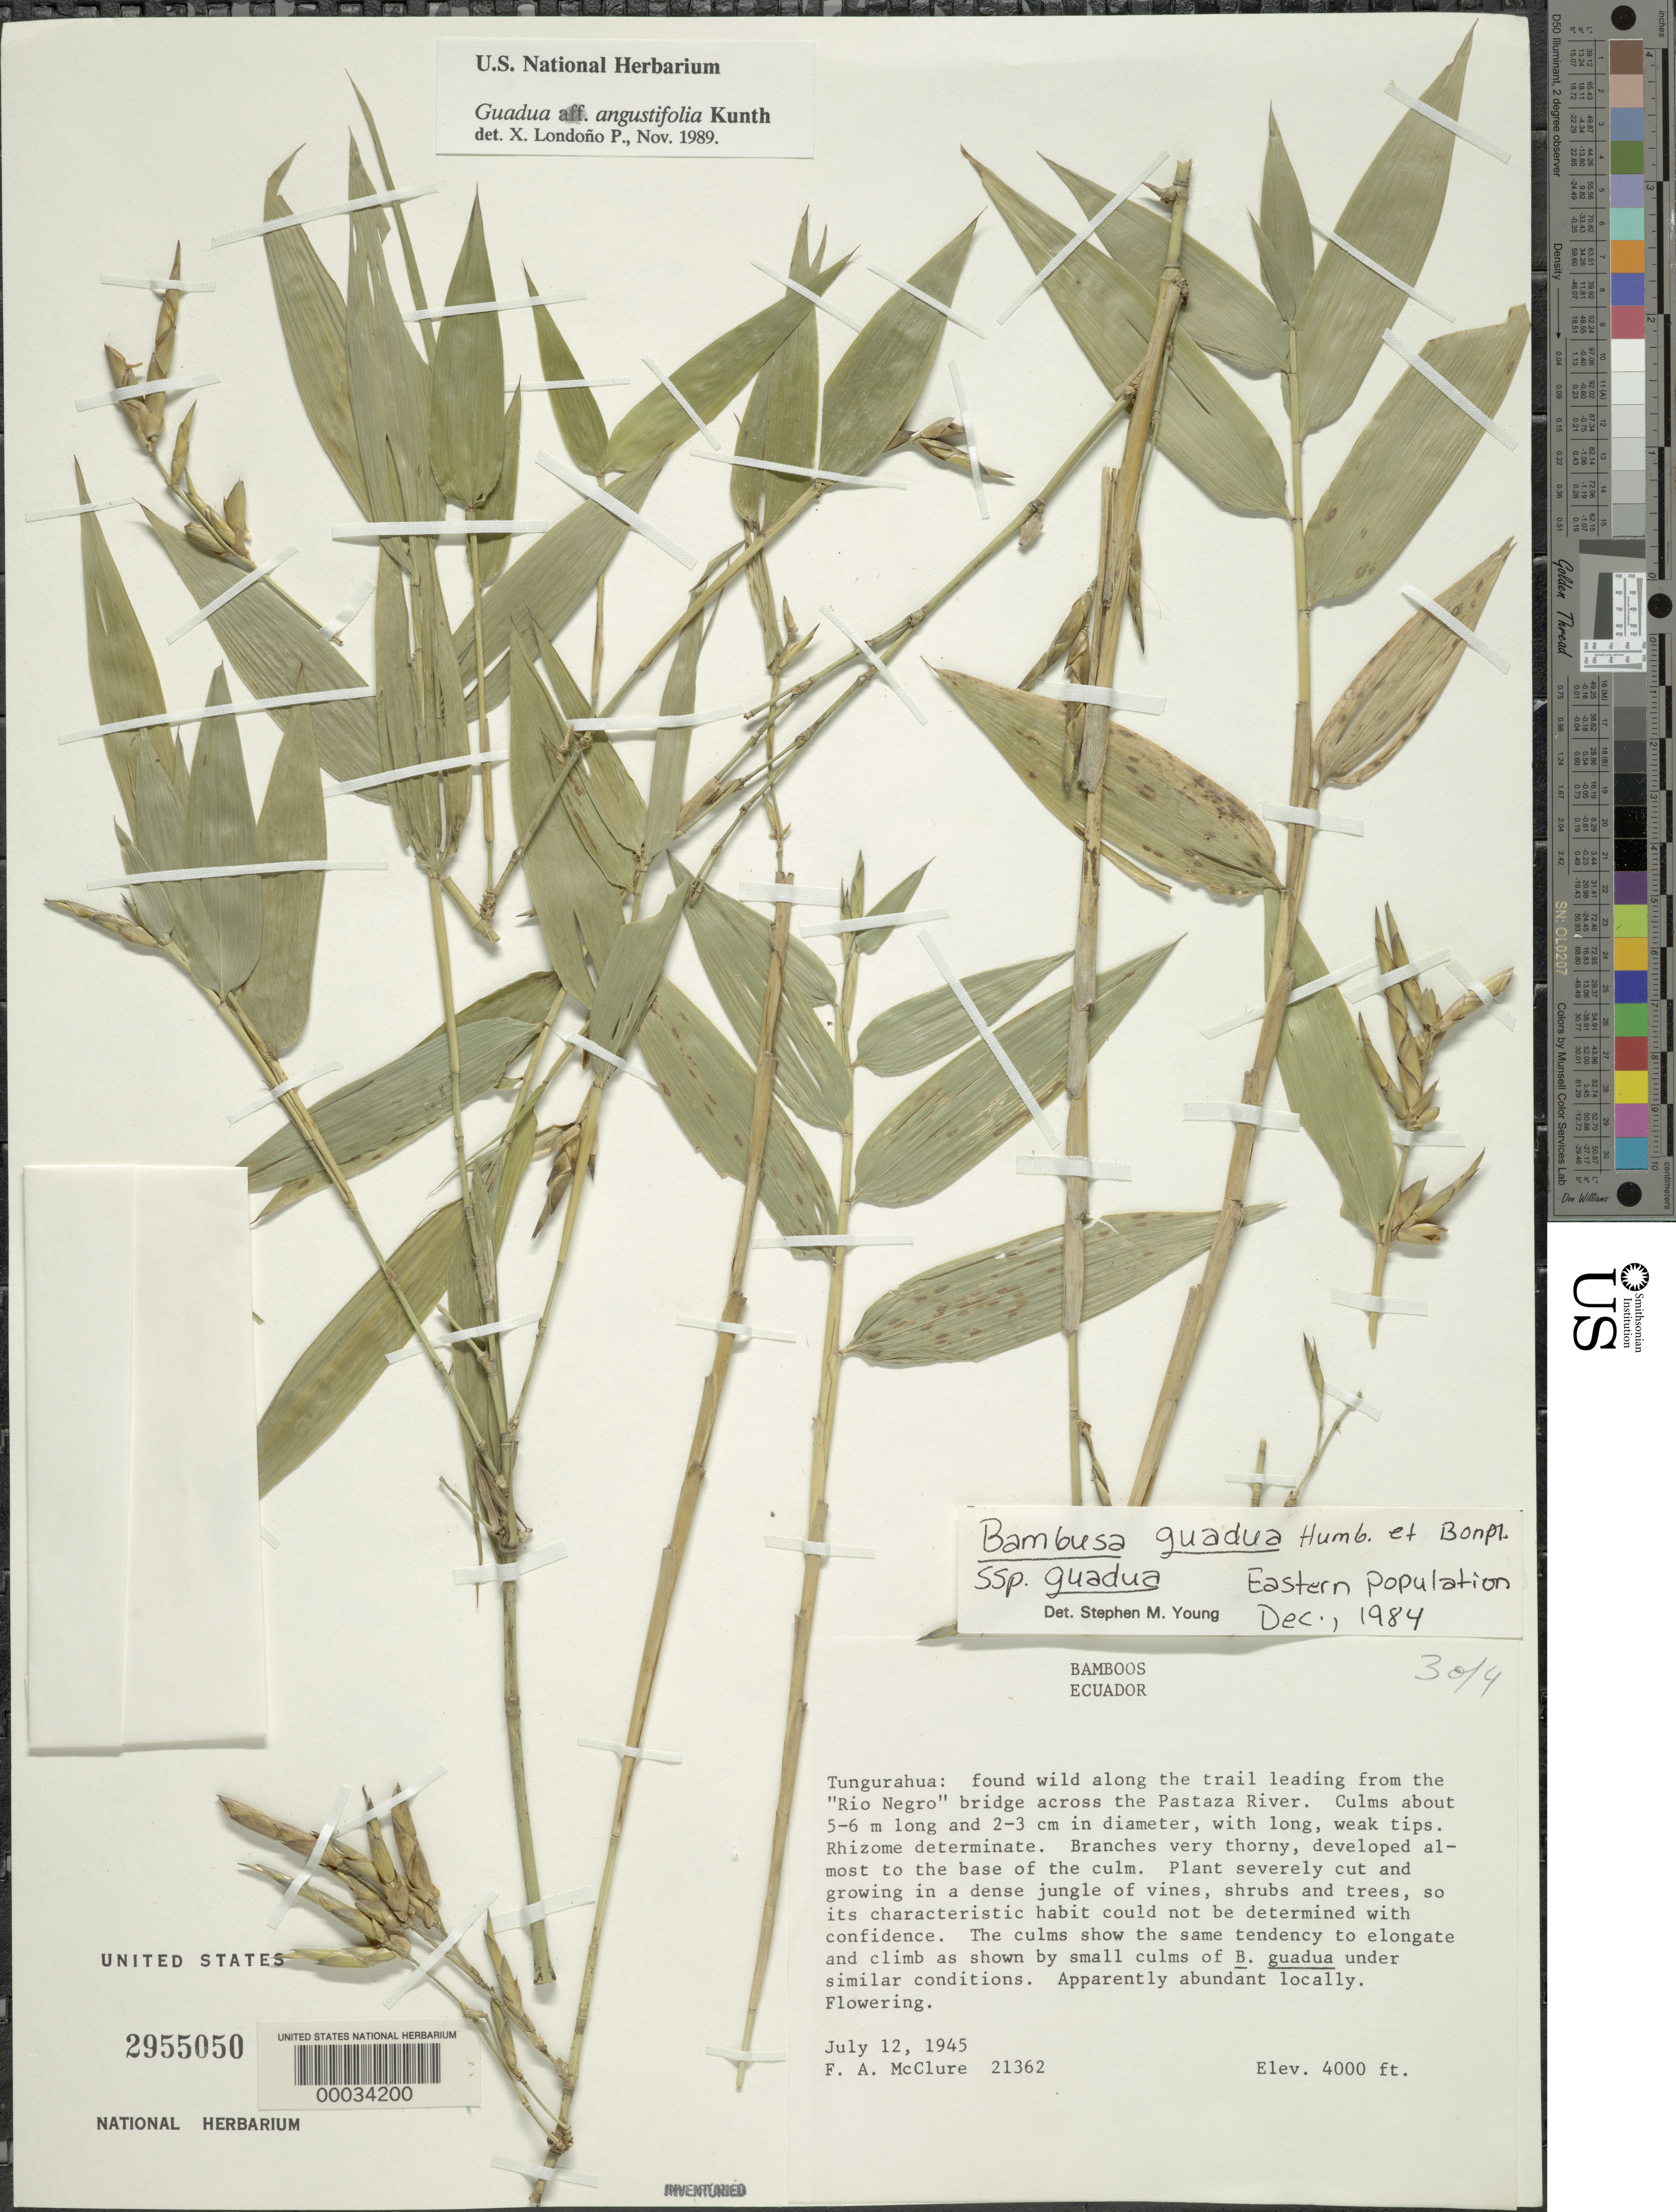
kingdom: Plantae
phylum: Tracheophyta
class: Liliopsida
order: Poales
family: Poaceae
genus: Guadua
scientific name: Guadua uncinata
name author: Londoño & L.G. Clark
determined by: McMurchie, Elizabeth, (UNITED STATES)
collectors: F. A. McClure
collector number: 21362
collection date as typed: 12 Jul 1945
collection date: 1945-07-12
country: Ecuador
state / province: Tungurahua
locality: Along the Trail leading from the "Rio Negro" bridge across pastaza River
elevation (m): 1220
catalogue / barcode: US 2955050